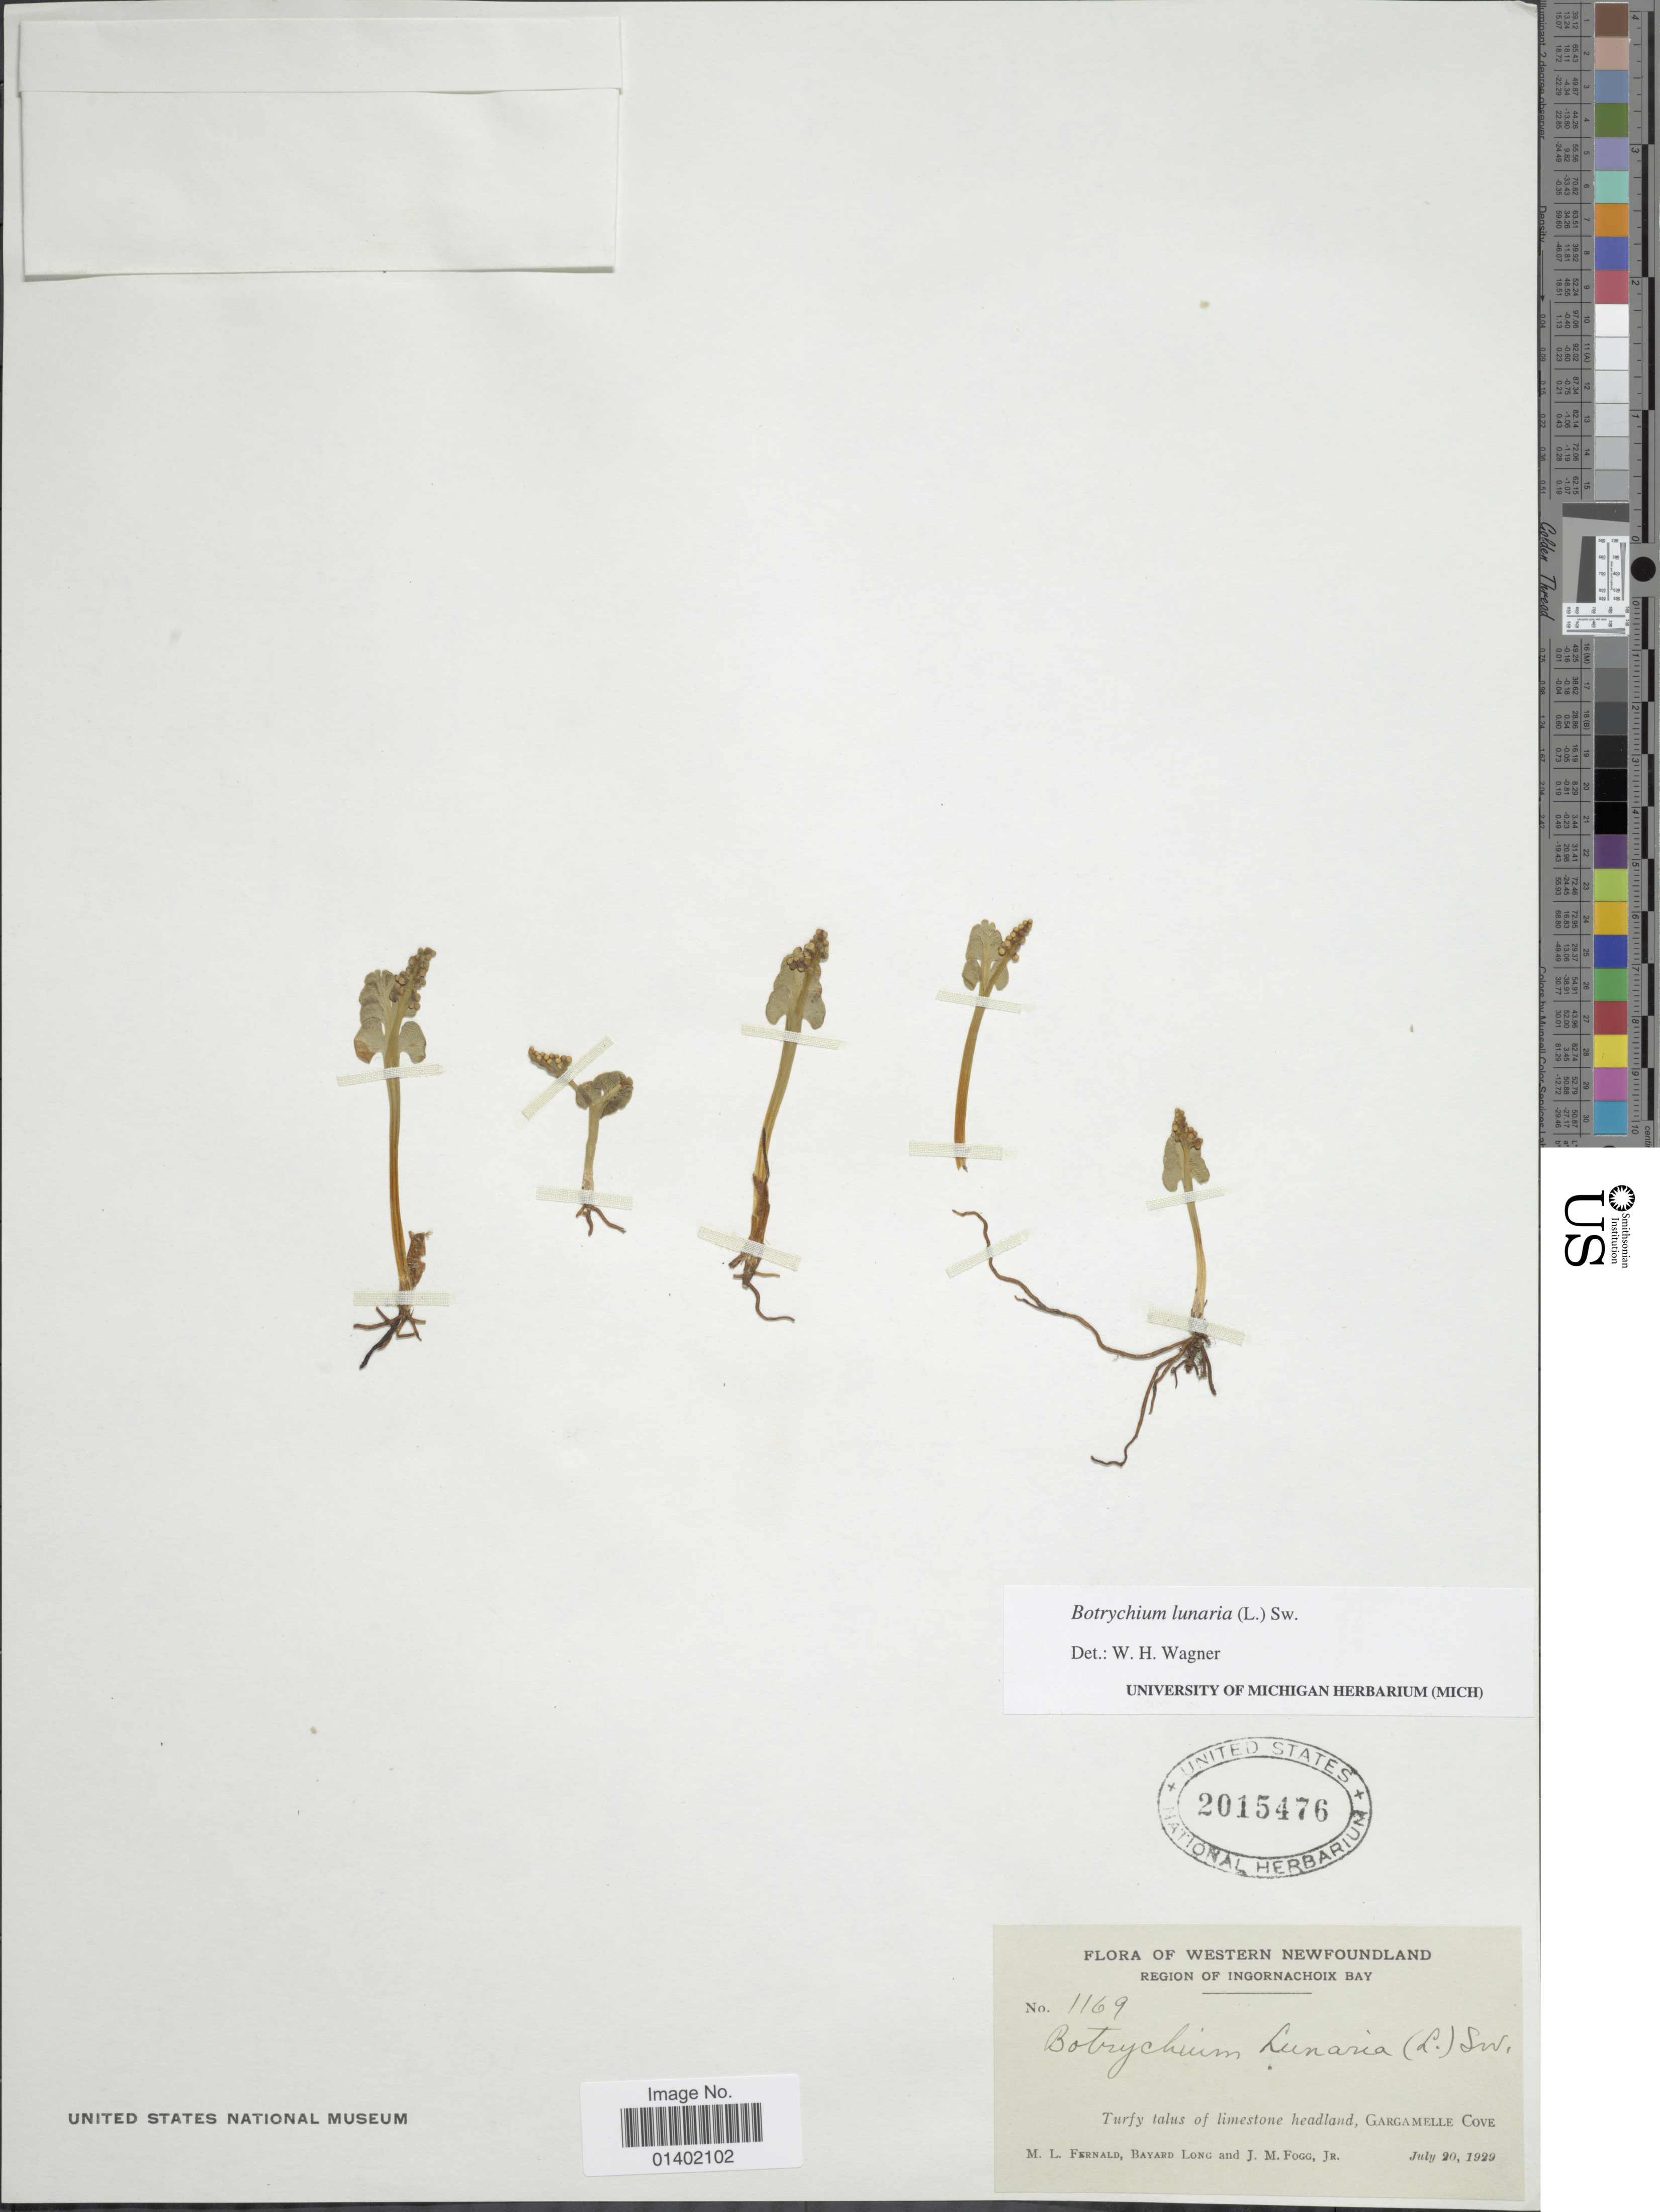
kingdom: Plantae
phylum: Tracheophyta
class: Polypodiopsida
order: Ophioglossales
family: Ophioglossaceae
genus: Botrychium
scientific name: Botrychium lunaria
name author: (L.) Sw.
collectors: M. L. Fernald, B. Long & J. Fogg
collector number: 1169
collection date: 1929-07-20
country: Canada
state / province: Newfoundland and Labrador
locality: Western NewFoundland, Region of Ingornachoix Bay, Trfy talus of limestone headland, Gargamelle Cove.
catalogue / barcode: US 2015476